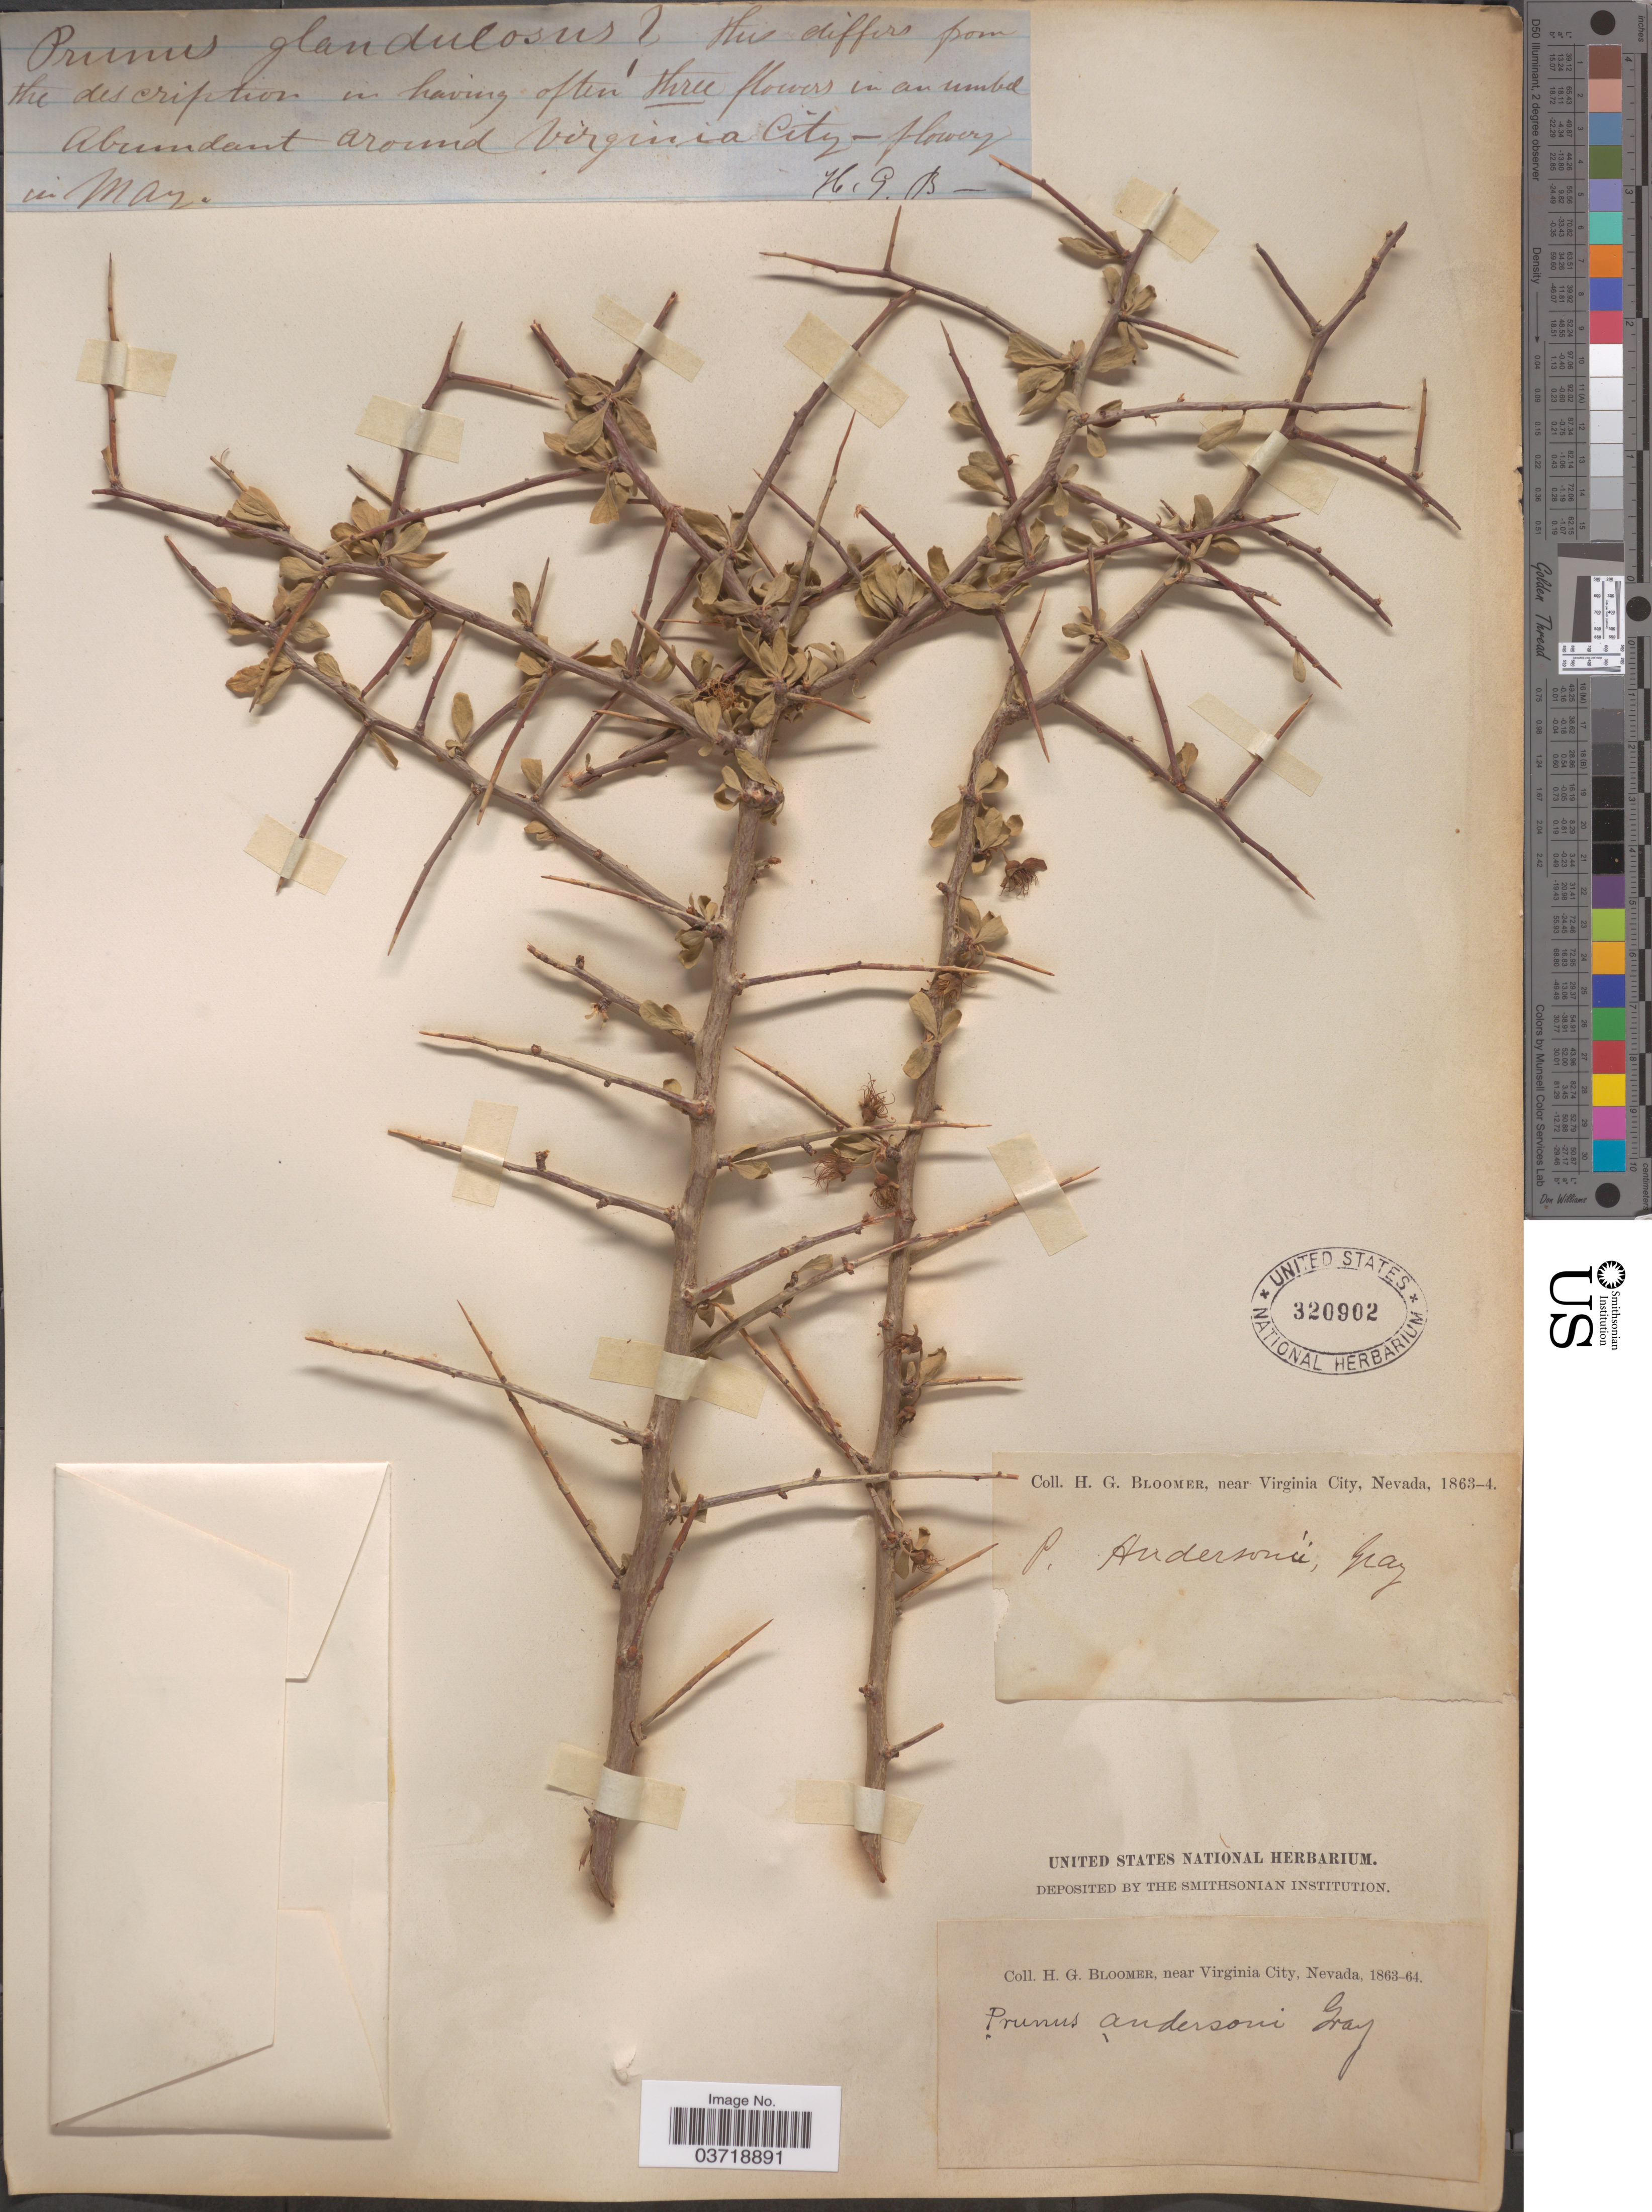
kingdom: Plantae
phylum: Tracheophyta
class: Magnoliopsida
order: Rosales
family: Rosaceae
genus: Prunus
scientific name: Prunus andersonii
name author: A. Gray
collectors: H. Bloomer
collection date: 1863-05/1864-05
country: United States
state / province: Nevada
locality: Near Virginia City.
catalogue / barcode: US 320902